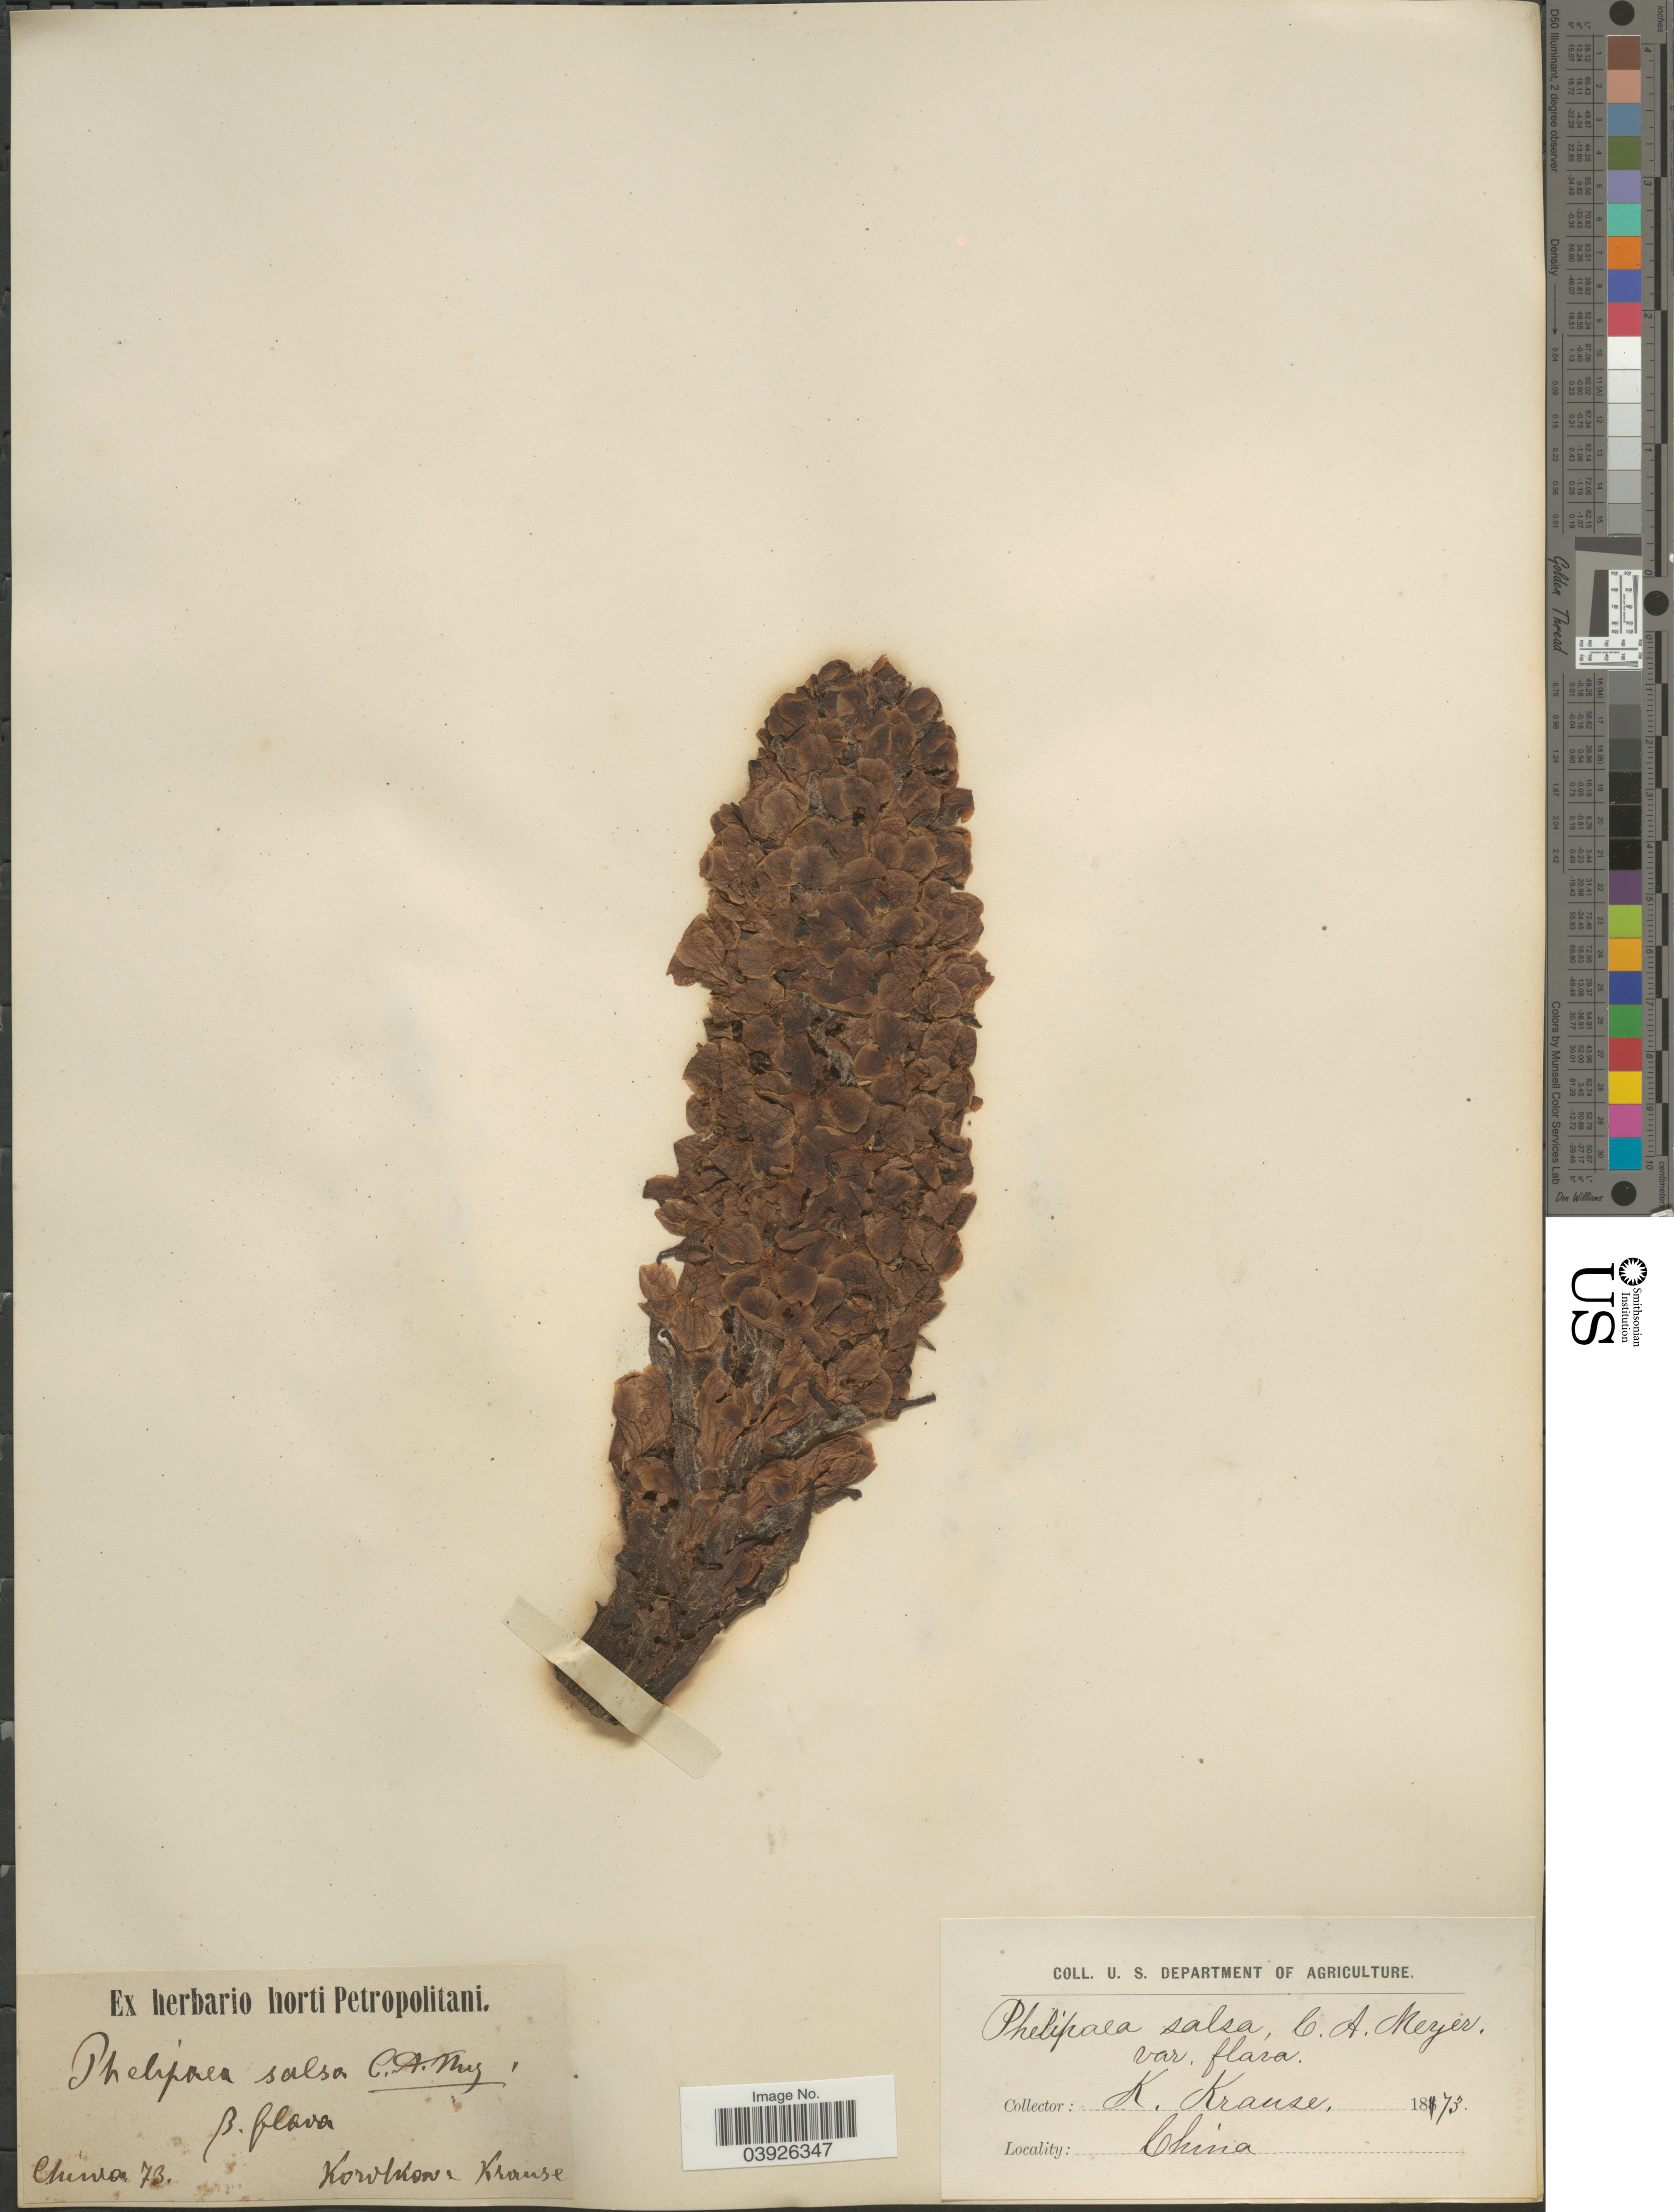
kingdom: Plantae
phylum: Tracheophyta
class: Magnoliopsida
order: Lamiales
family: Orobanchaceae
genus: Phelypaea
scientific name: Phelypaea salsa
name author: C.A. Mey.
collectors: K. Krause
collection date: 1873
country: China